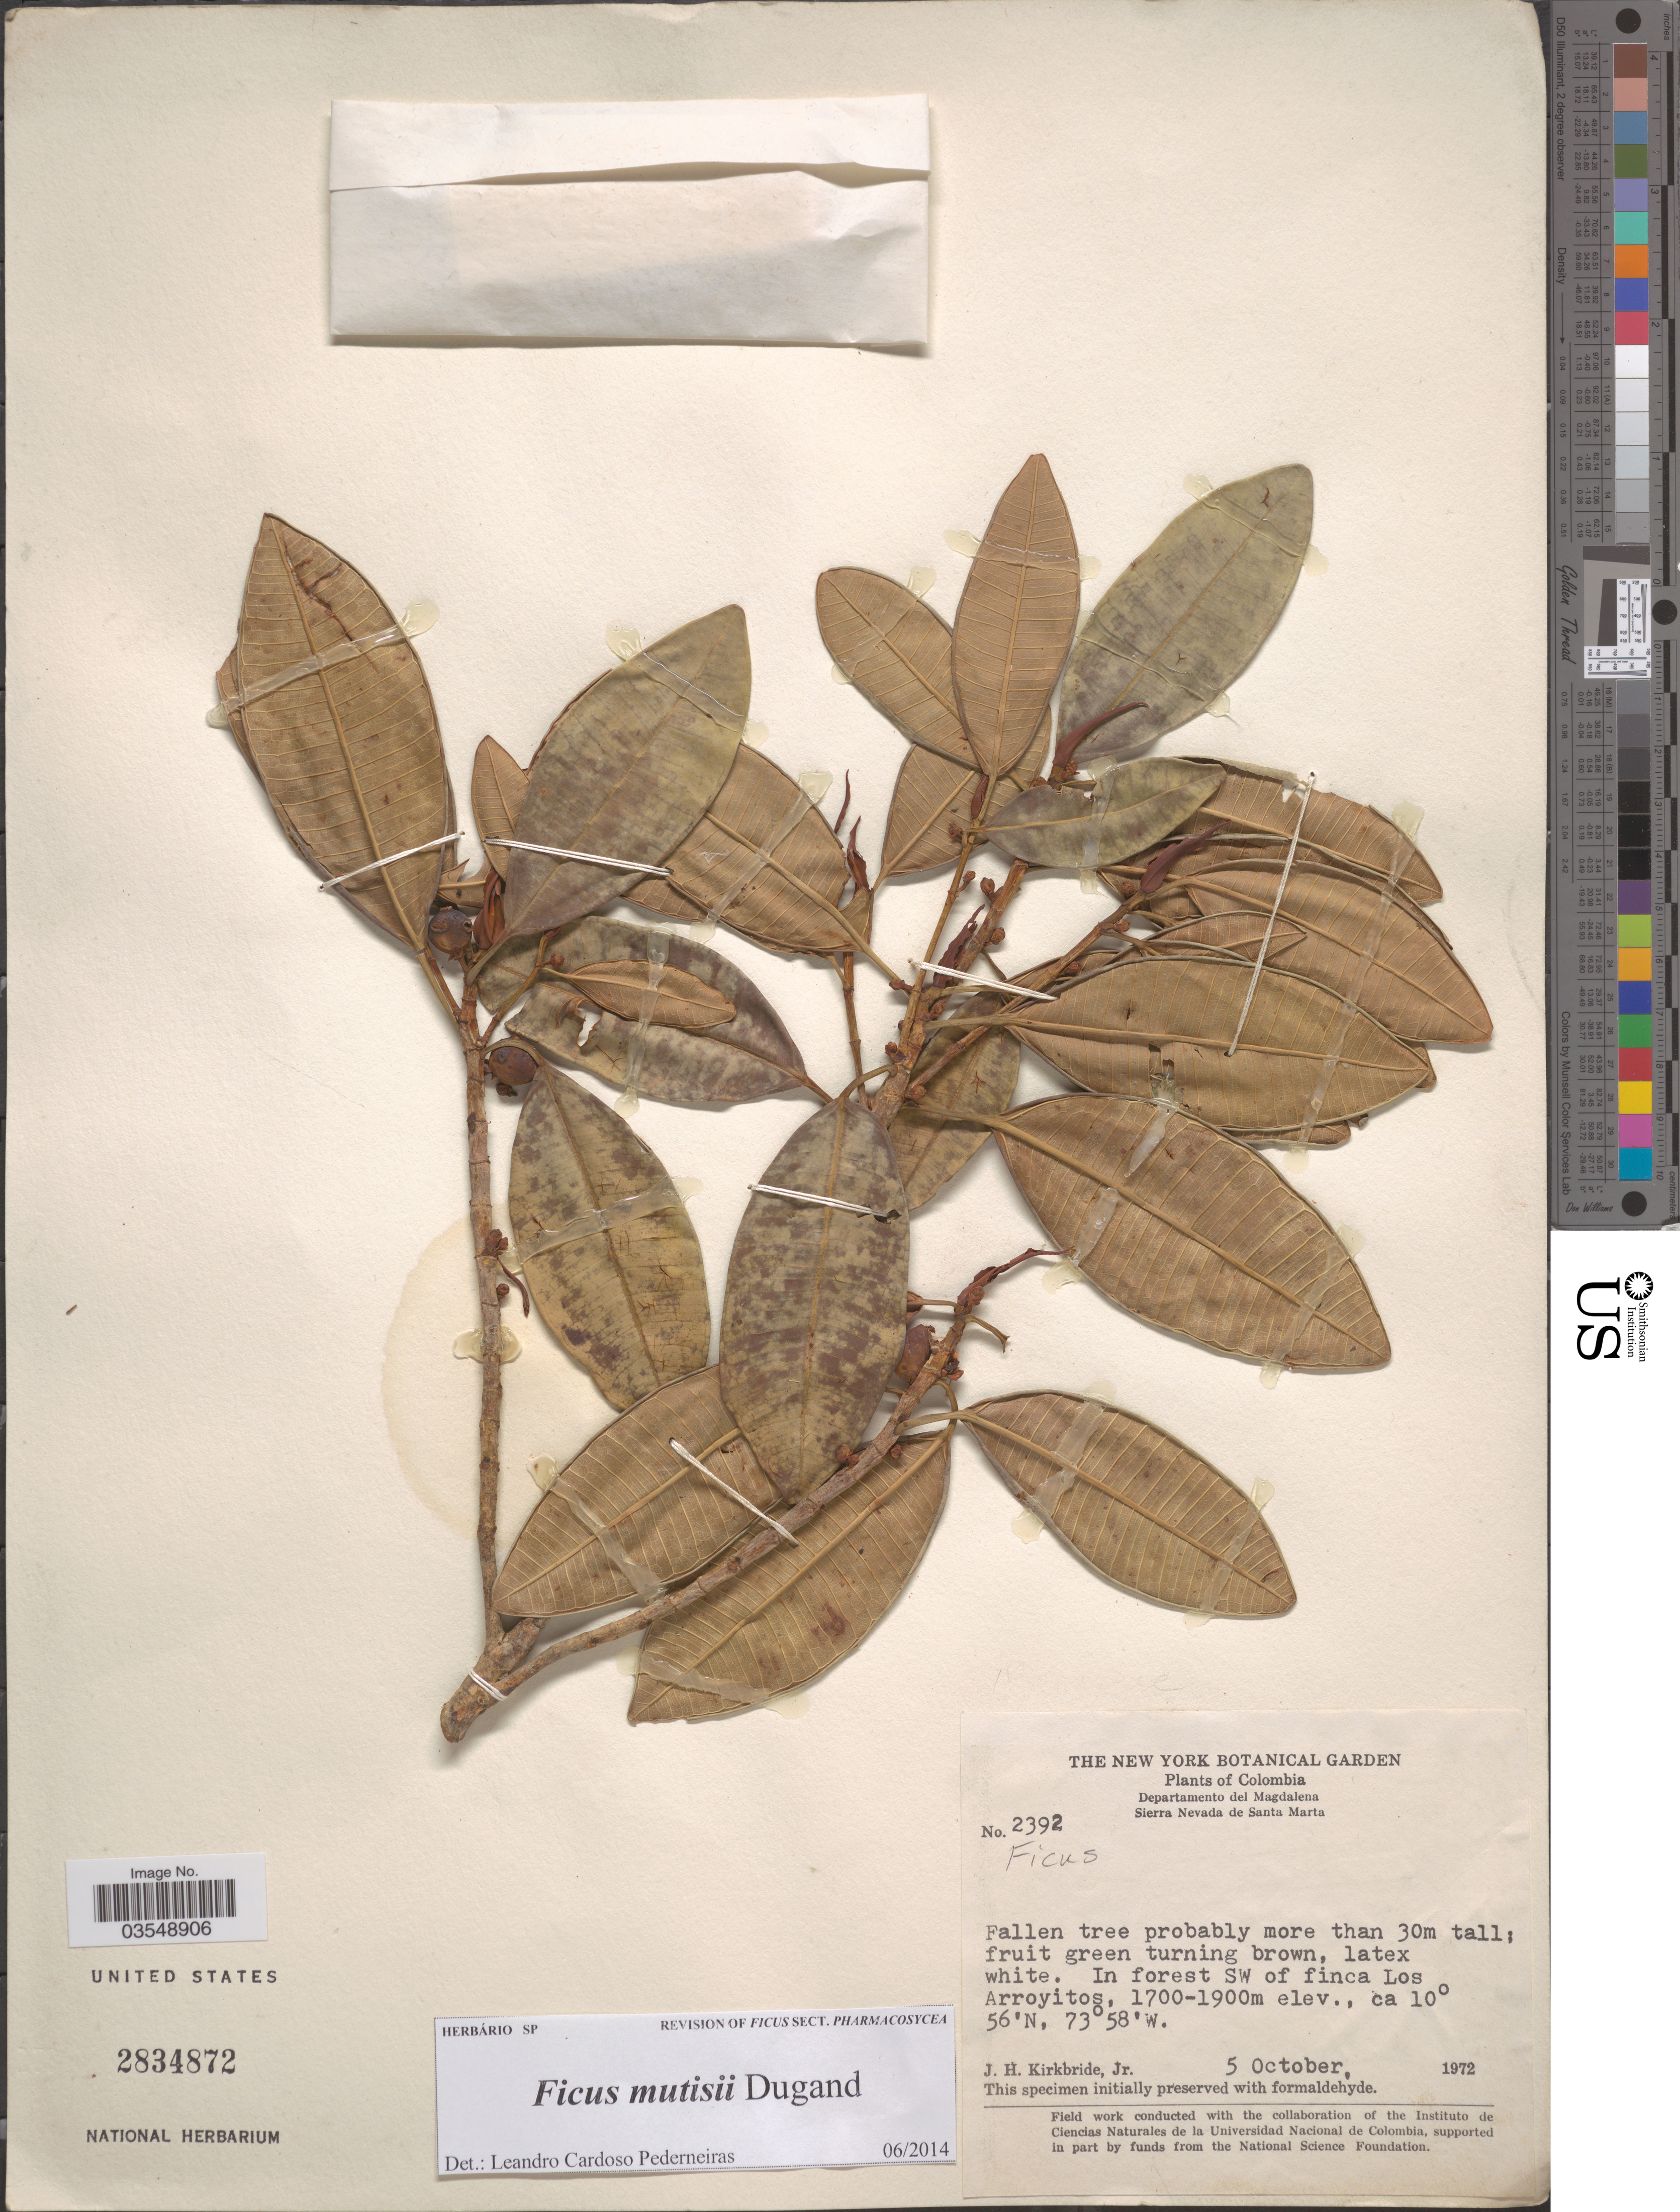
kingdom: Plantae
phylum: Tracheophyta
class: Magnoliopsida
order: Rosales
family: Moraceae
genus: Ficus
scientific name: Ficus mutisii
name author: Dugand G.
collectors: J. H. Kirkbride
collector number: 2392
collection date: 1972-10-05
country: Colombia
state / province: Magdalena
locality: Departamento del Magdalena. Sierra Nevada de Santa Marta. In forest SW of finca Los Arroyitos.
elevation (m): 1700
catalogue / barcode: US 2834872